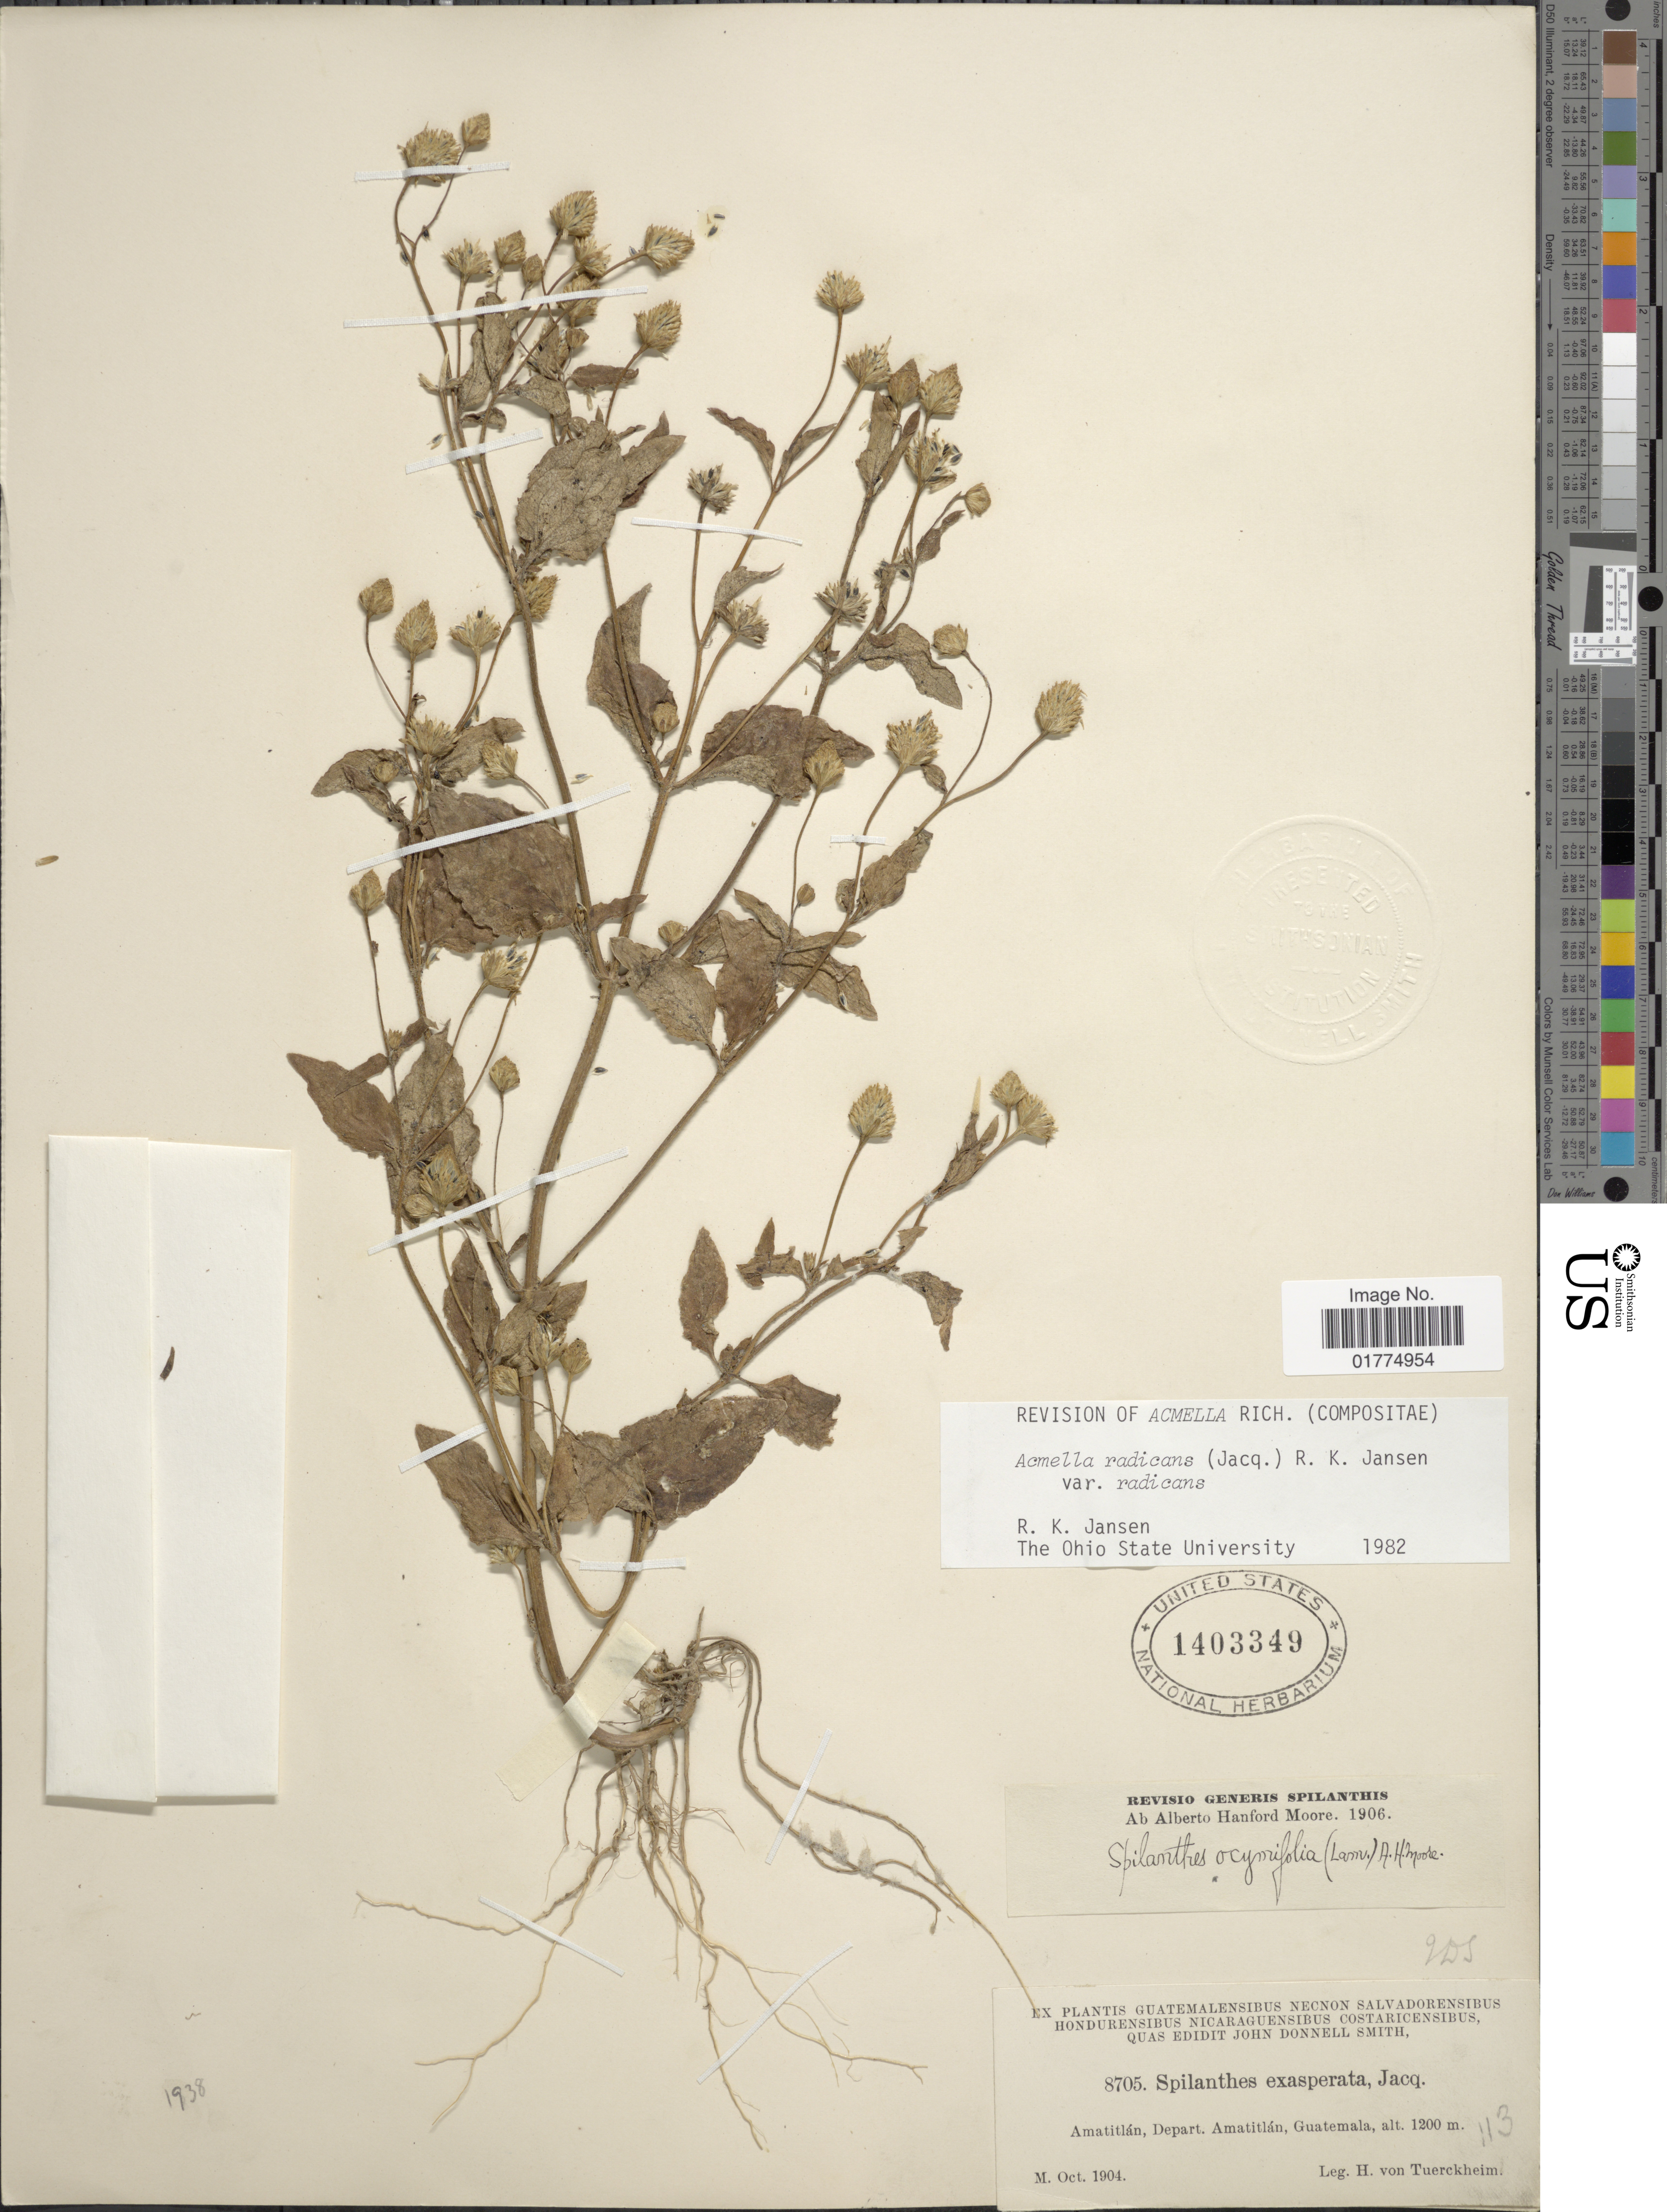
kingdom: Plantae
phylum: Tracheophyta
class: Magnoliopsida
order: Asterales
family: Asteraceae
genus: Acmella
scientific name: Acmella radicans var. radicans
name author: (Jacq.) R.K. Jansen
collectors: H. von Tuerckheim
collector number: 8705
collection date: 1904-10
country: Guatemala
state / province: Guatemala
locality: Amatitlán, Depart. Amatitlán, Guatemala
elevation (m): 1200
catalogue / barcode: US 1403349